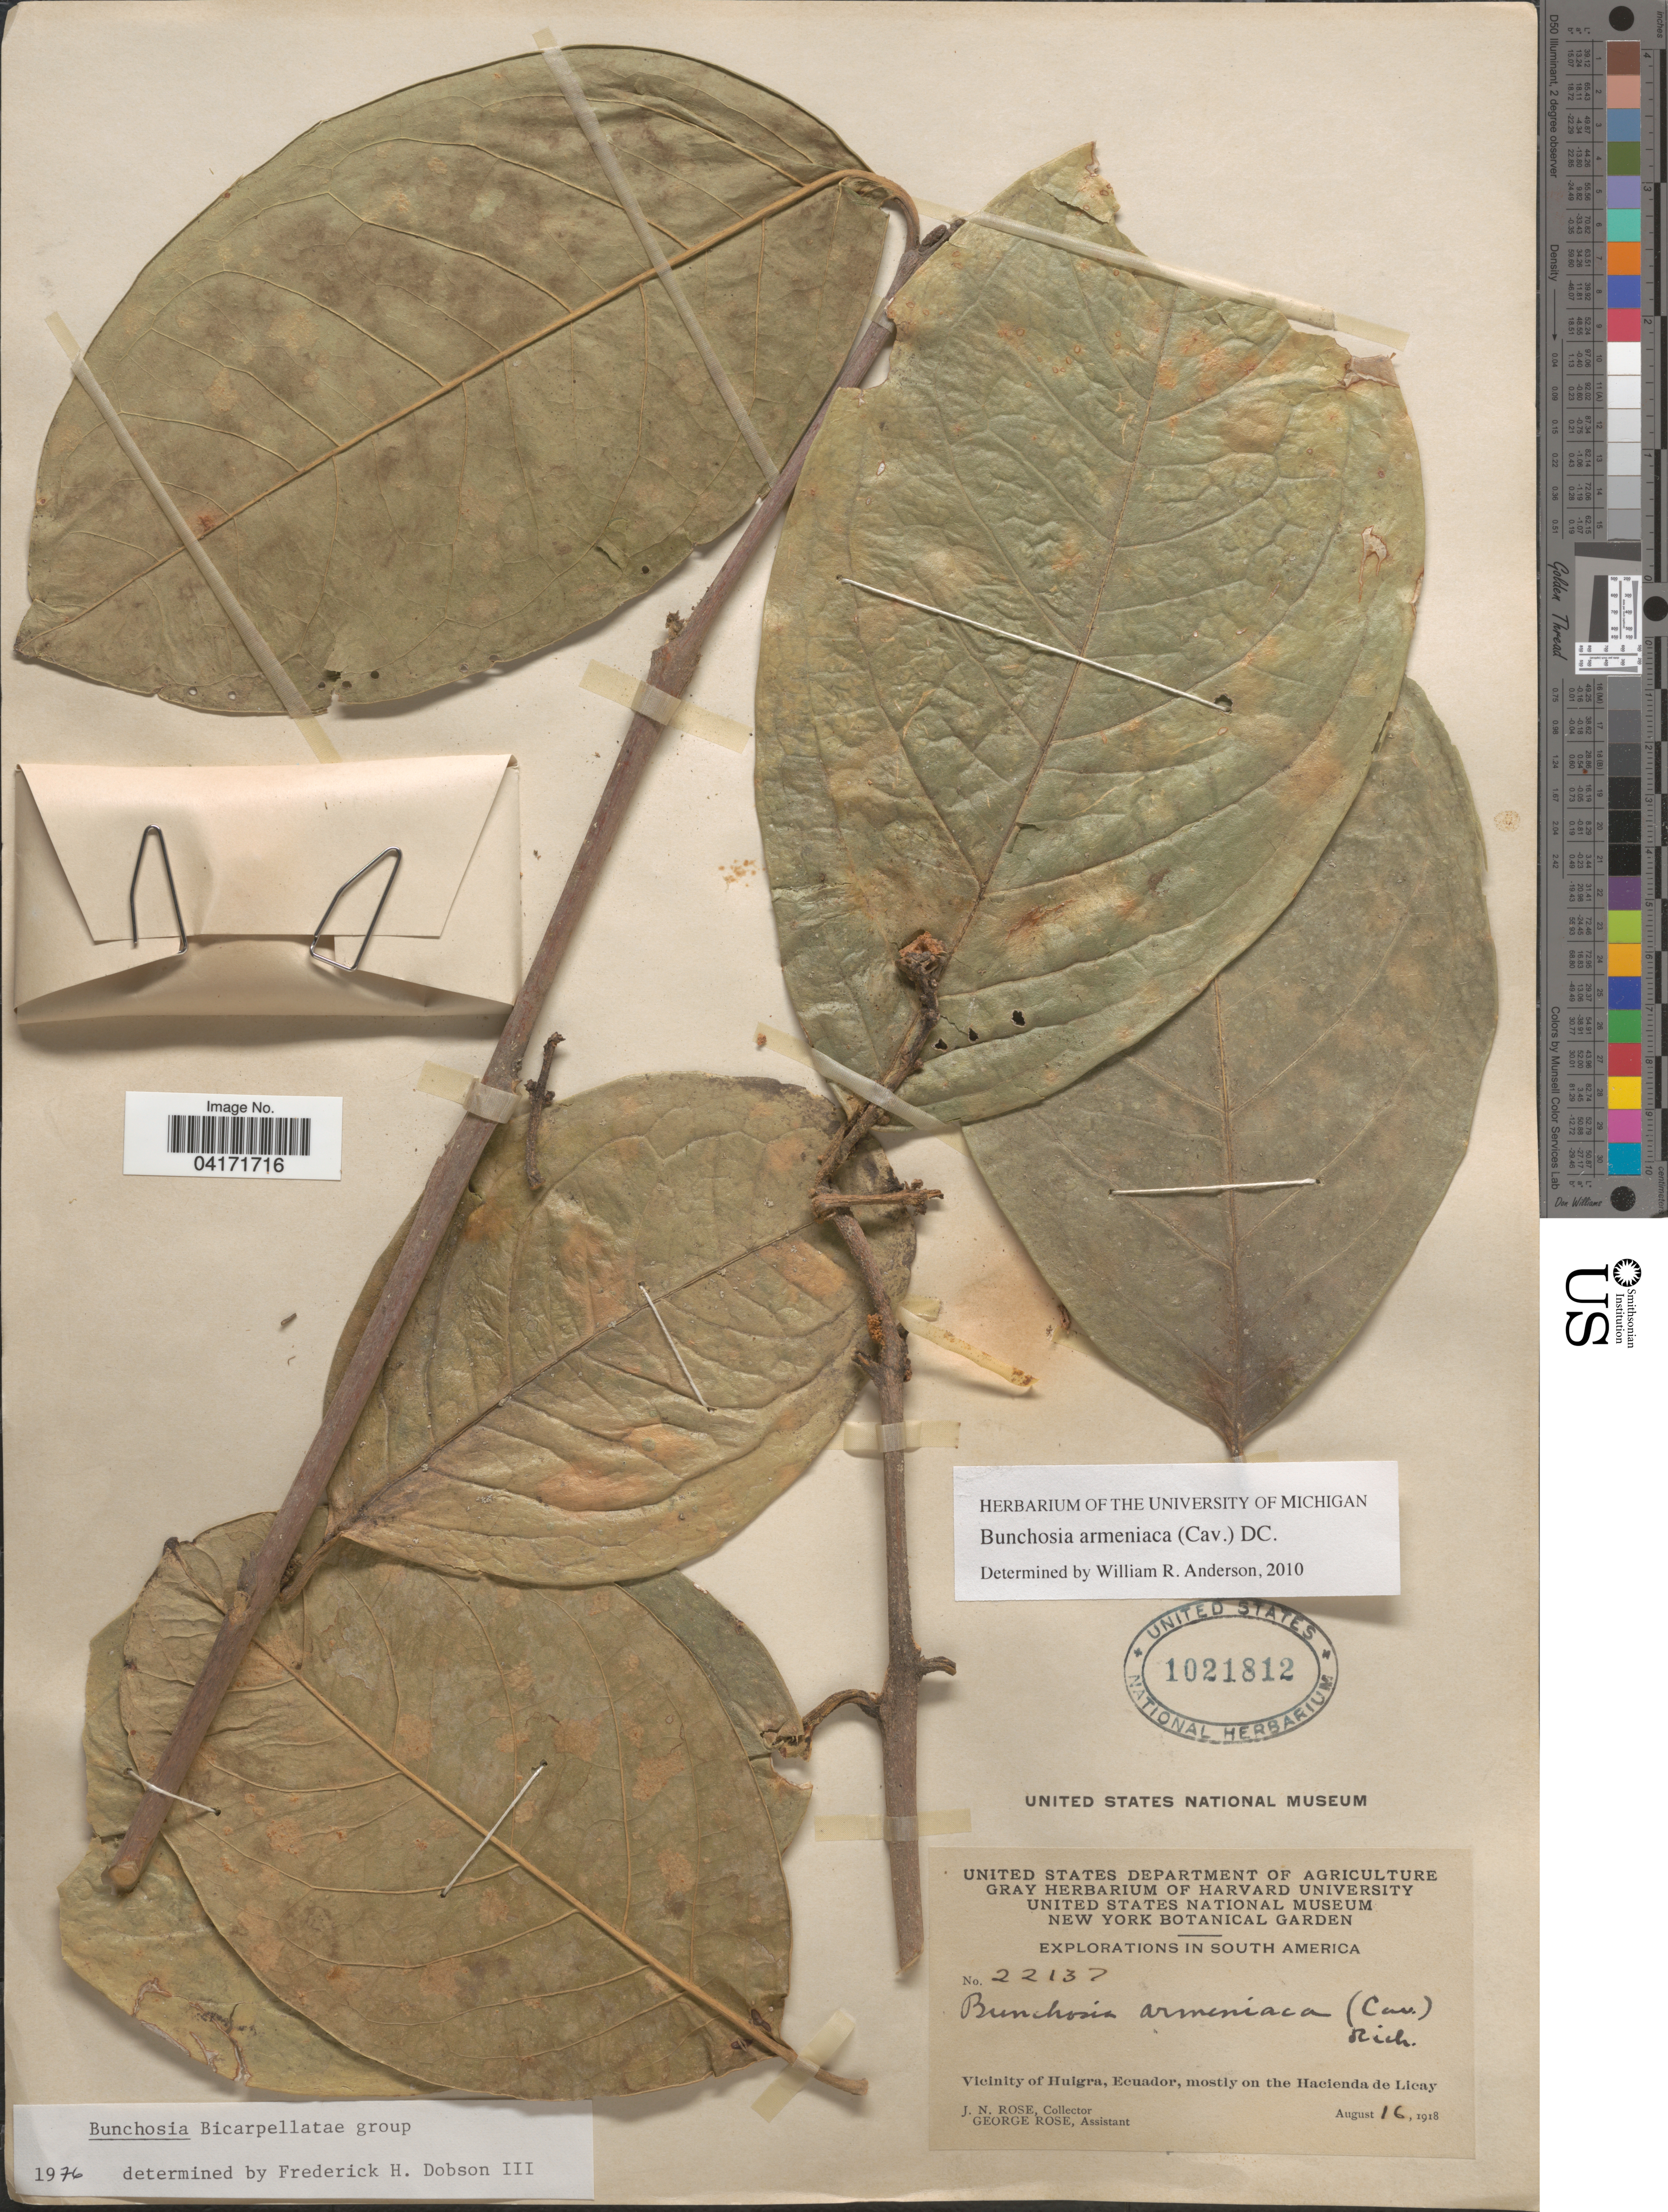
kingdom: Plantae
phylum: Tracheophyta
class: Magnoliopsida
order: Malpighiales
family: Malpighiaceae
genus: Bunchosia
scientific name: Bunchosia armeniaca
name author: (Cav.) DC.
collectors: J. N. Rose & G. Rose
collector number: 22137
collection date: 1918-08-16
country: Ecuador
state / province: Chimborazo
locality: Explorations in South America. Vicinity of Huigra, mostly on the Hacienda de Licay.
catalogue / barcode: US 1021812